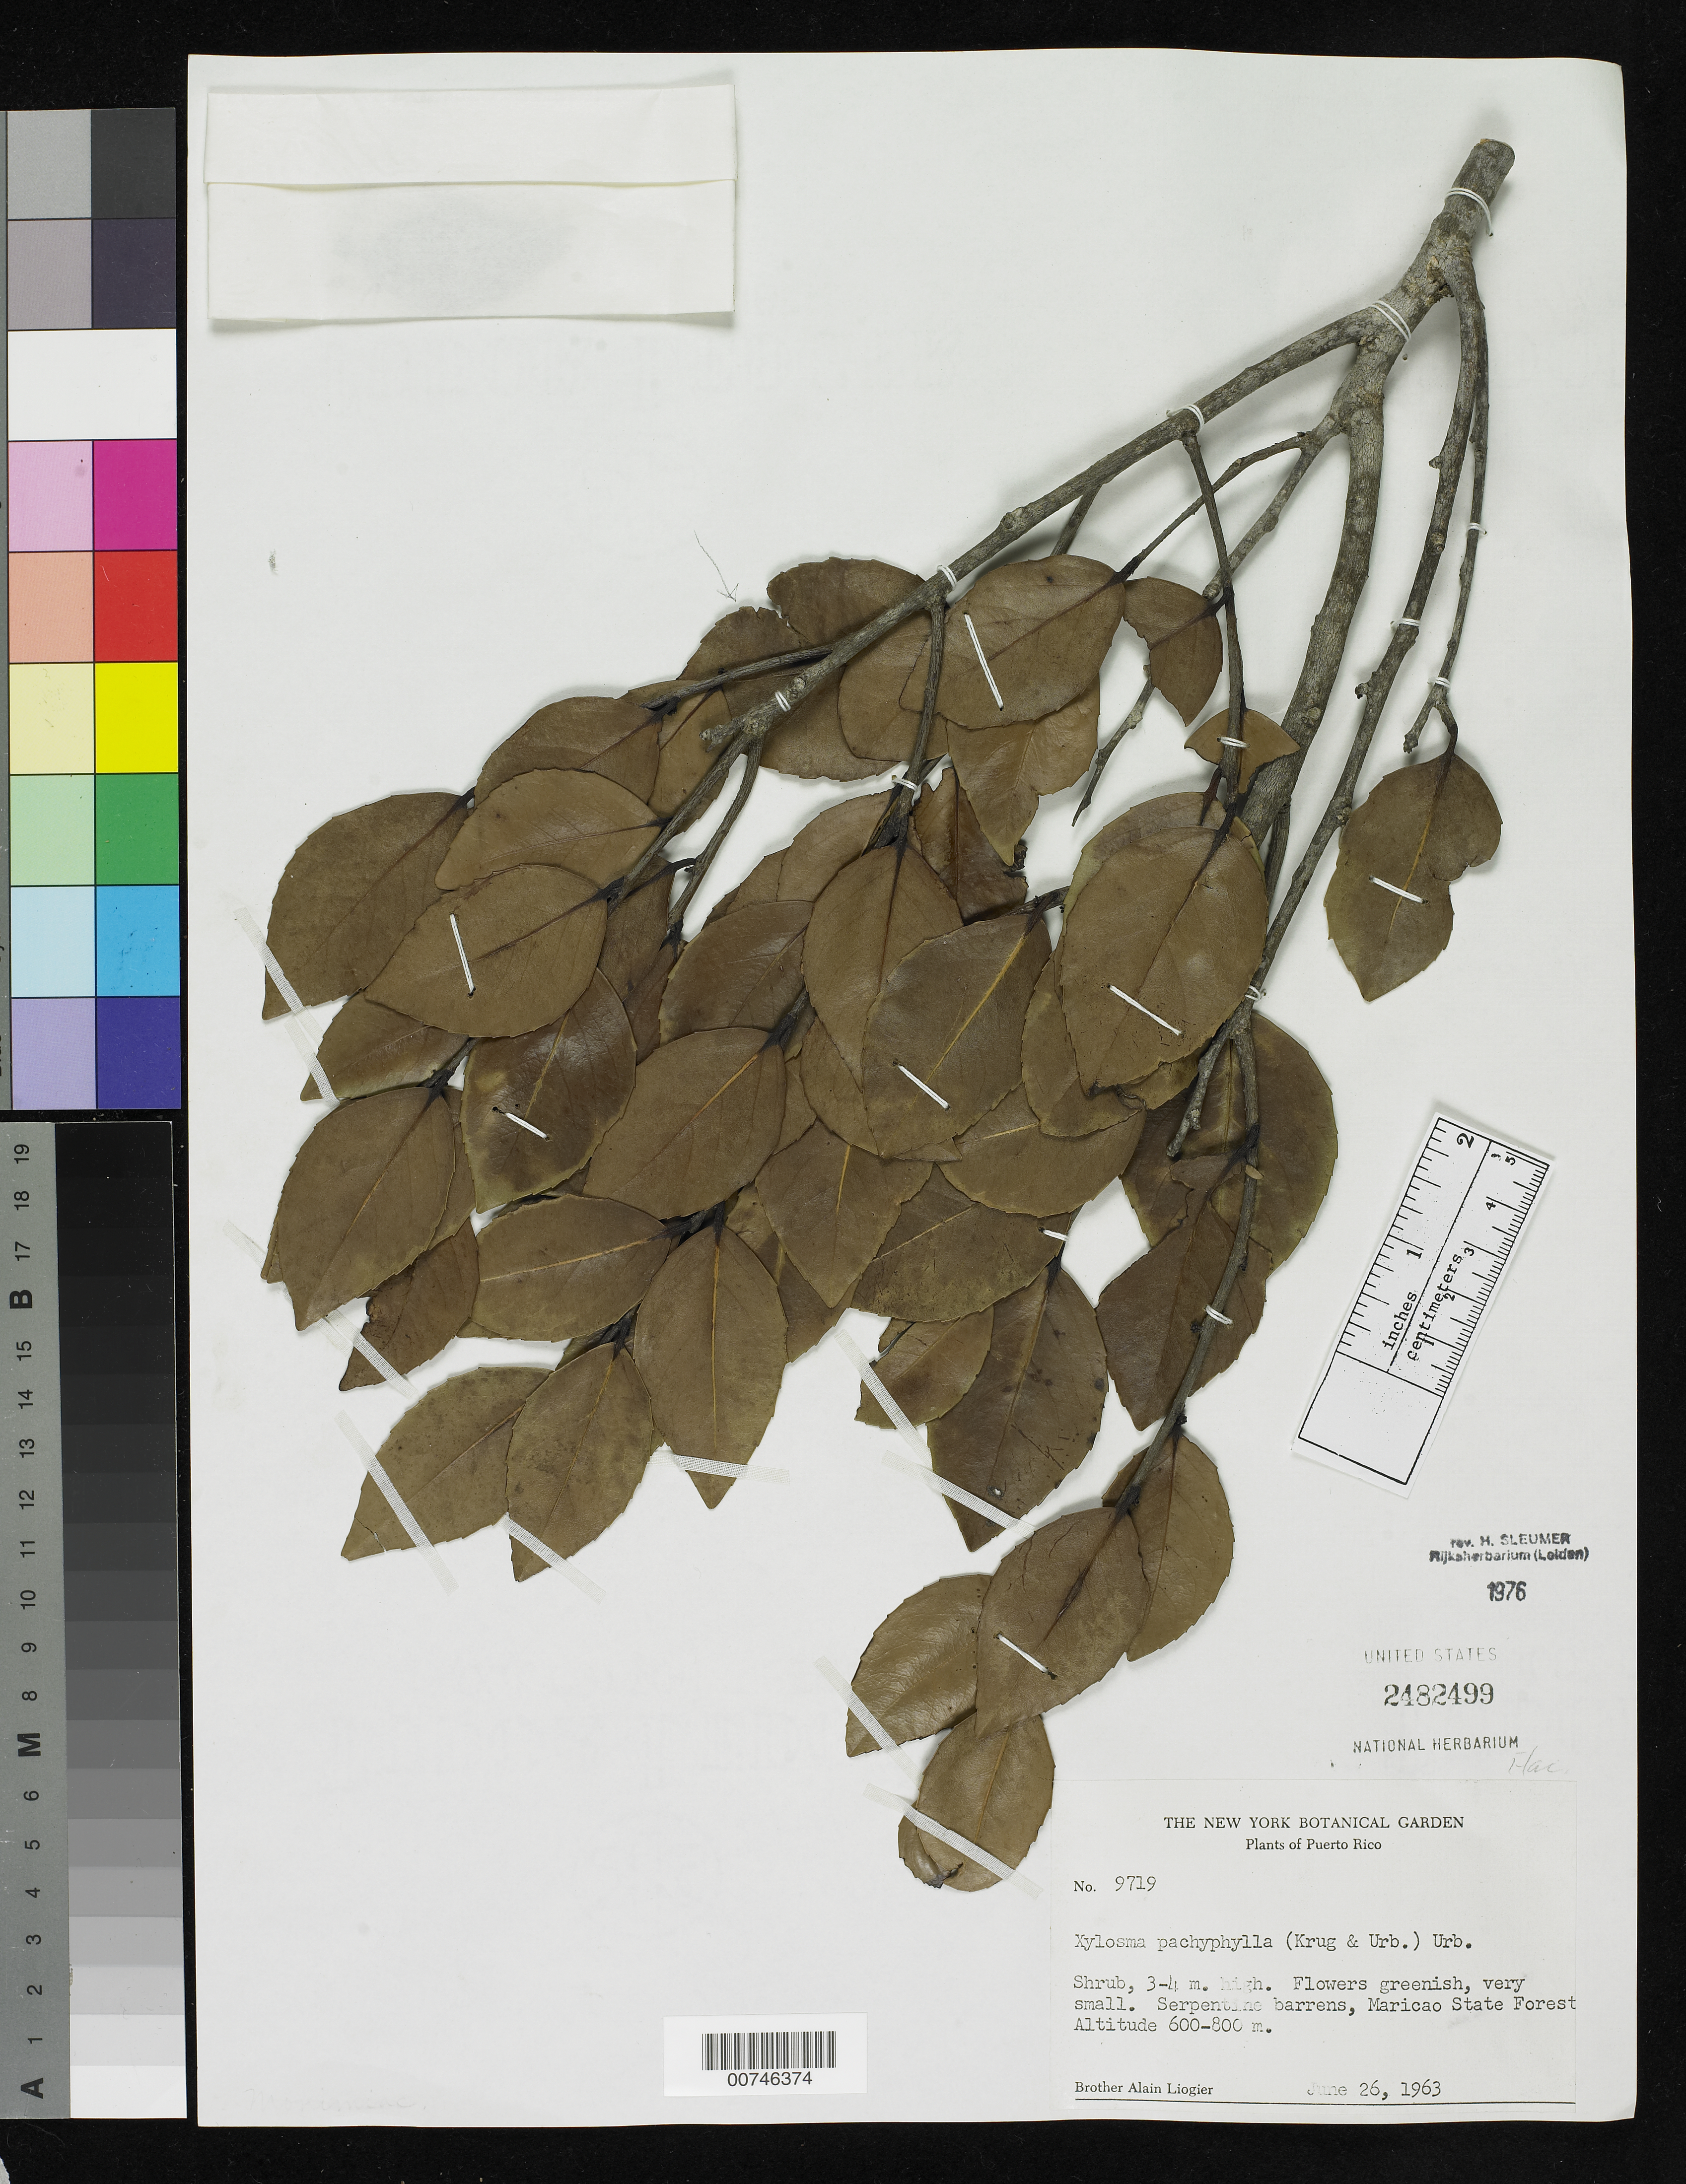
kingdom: Plantae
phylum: Tracheophyta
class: Magnoliopsida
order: Malpighiales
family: Salicaceae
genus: Xylosma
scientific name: Xylosma pachyphylla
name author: (Krug & Urb.) Urb.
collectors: A. H. Liogier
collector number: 9719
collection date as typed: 26 Jun 1963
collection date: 1963-06-26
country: Puerto Rico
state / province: Maricao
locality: Maricao State Forest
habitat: Serpentine barrens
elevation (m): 600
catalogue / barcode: US 2482499